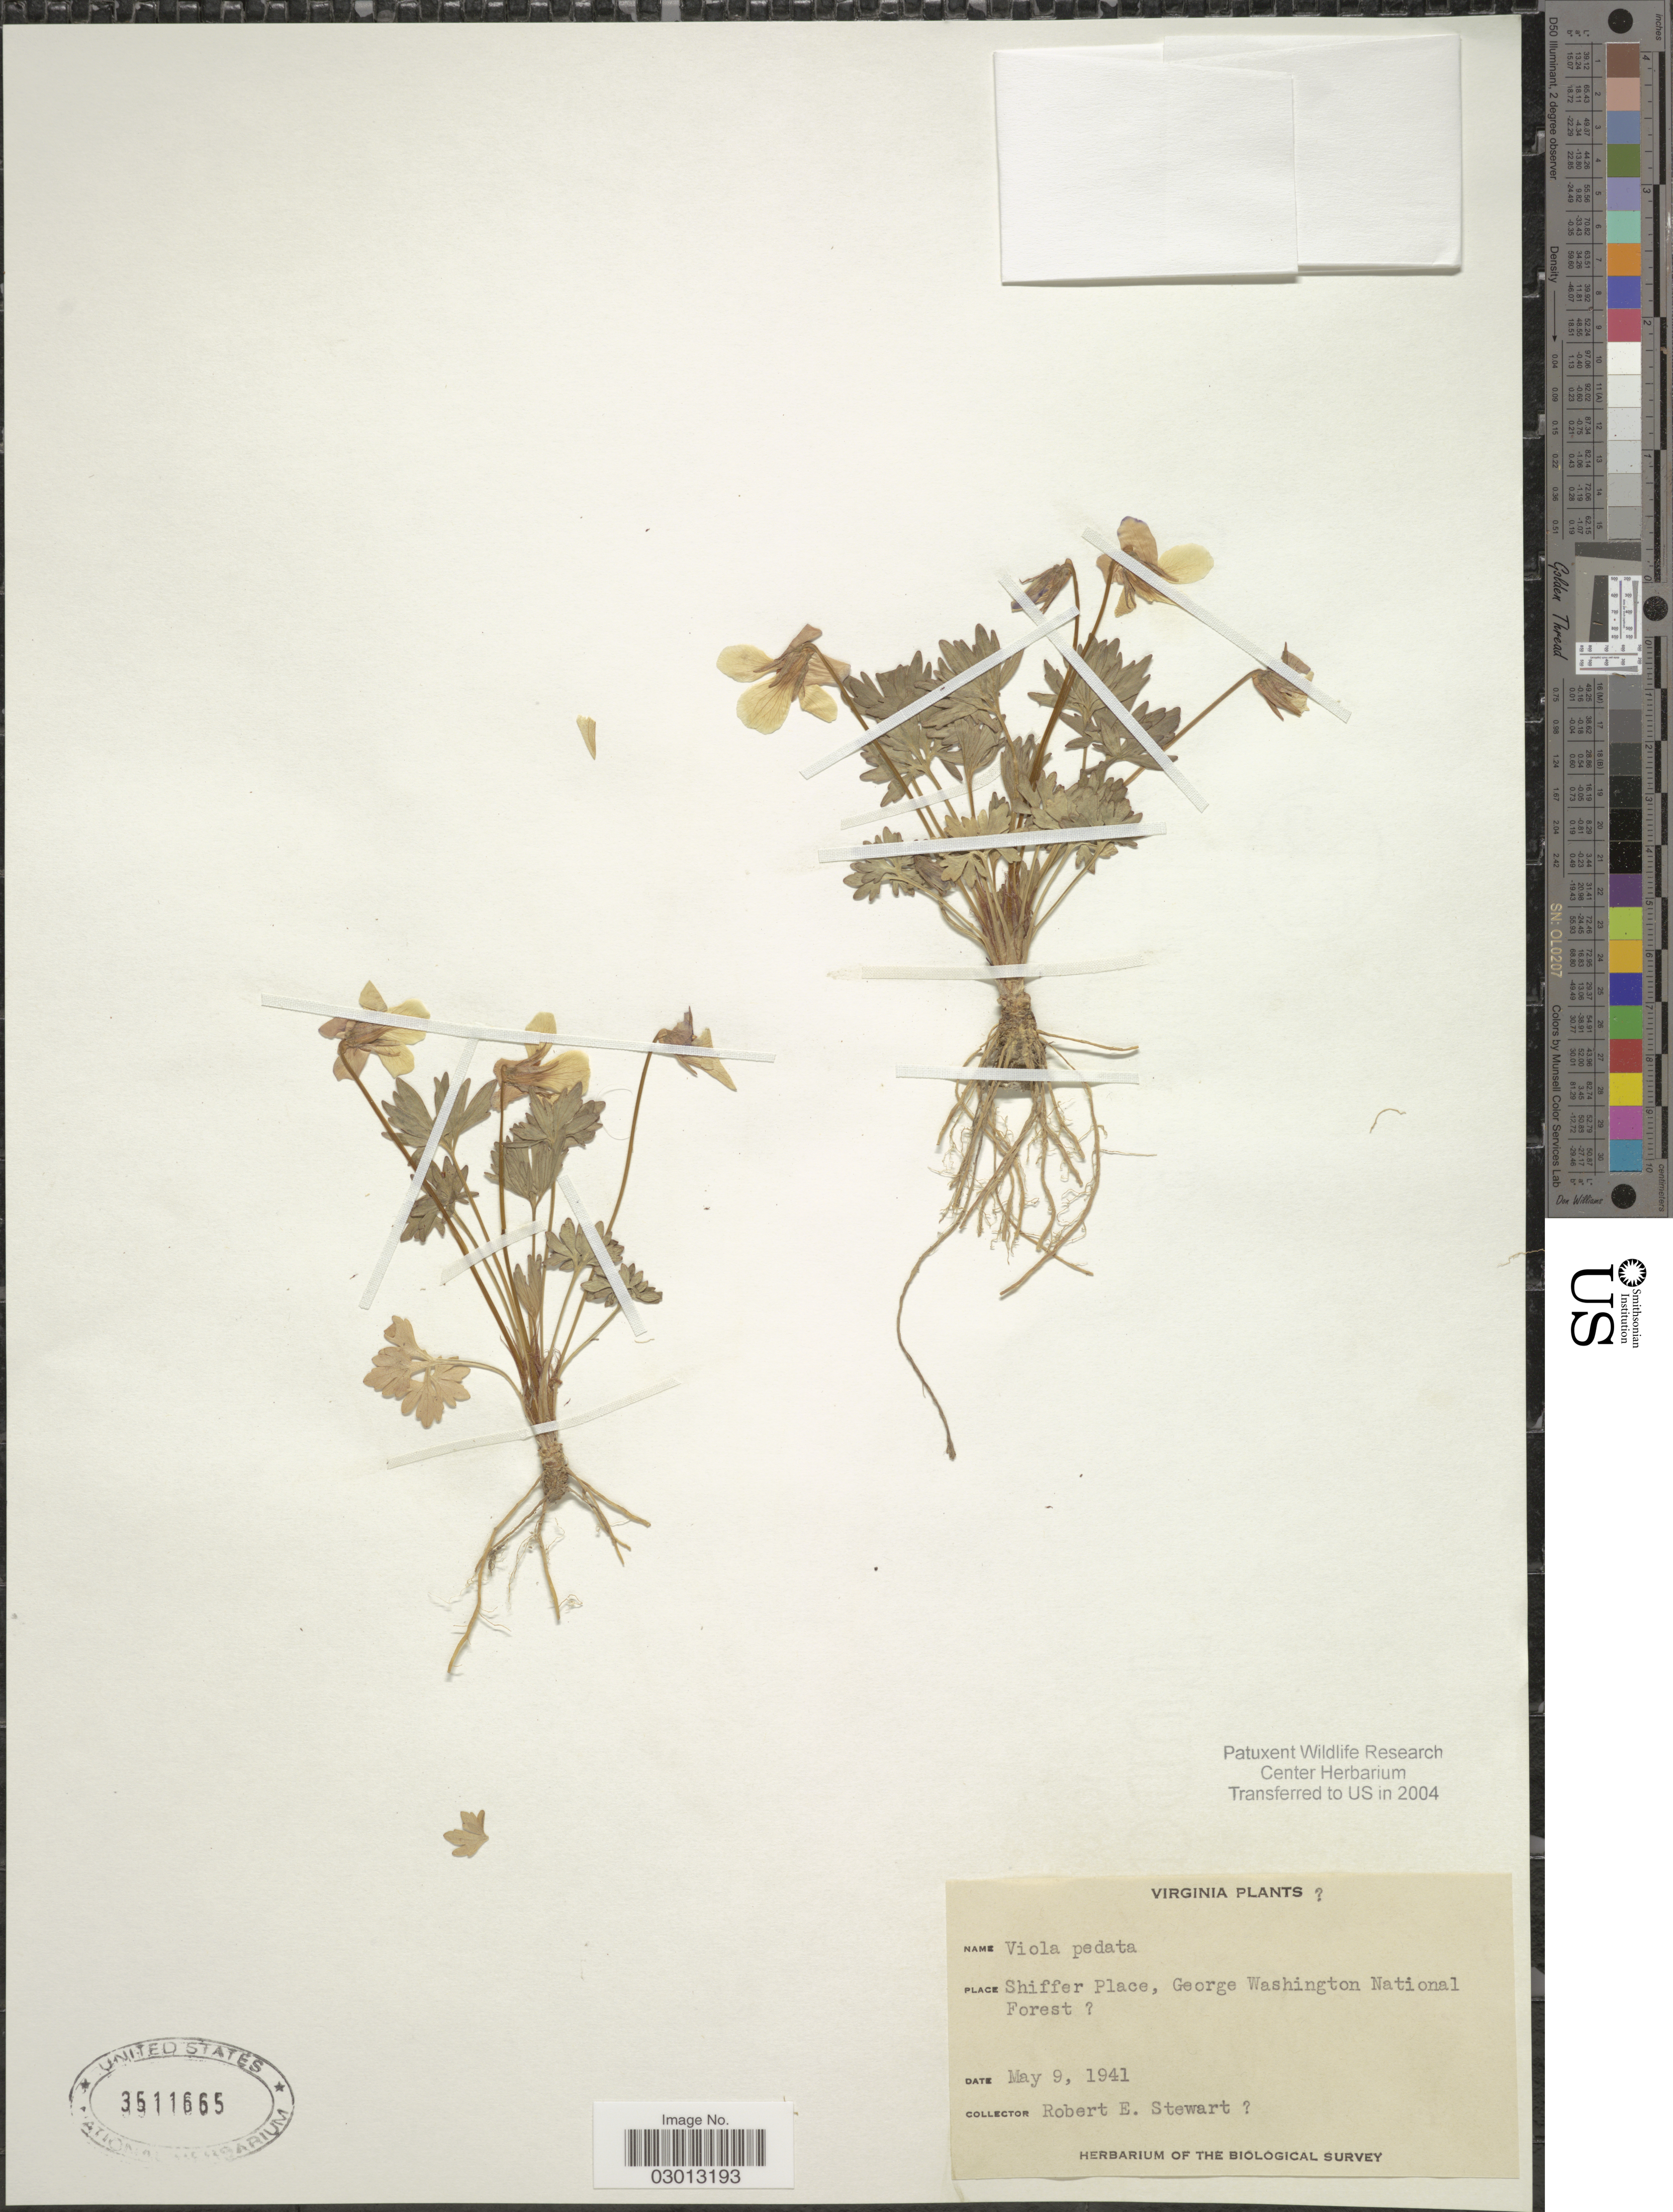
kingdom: Plantae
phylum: Tracheophyta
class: Magnoliopsida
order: Malpighiales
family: Violaceae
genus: Viola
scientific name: Viola pedata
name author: L.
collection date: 1941-05-09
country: United States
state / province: Virginia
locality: Shiffer Place, George Washington National Forest [unsure placement].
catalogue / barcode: US 3511665